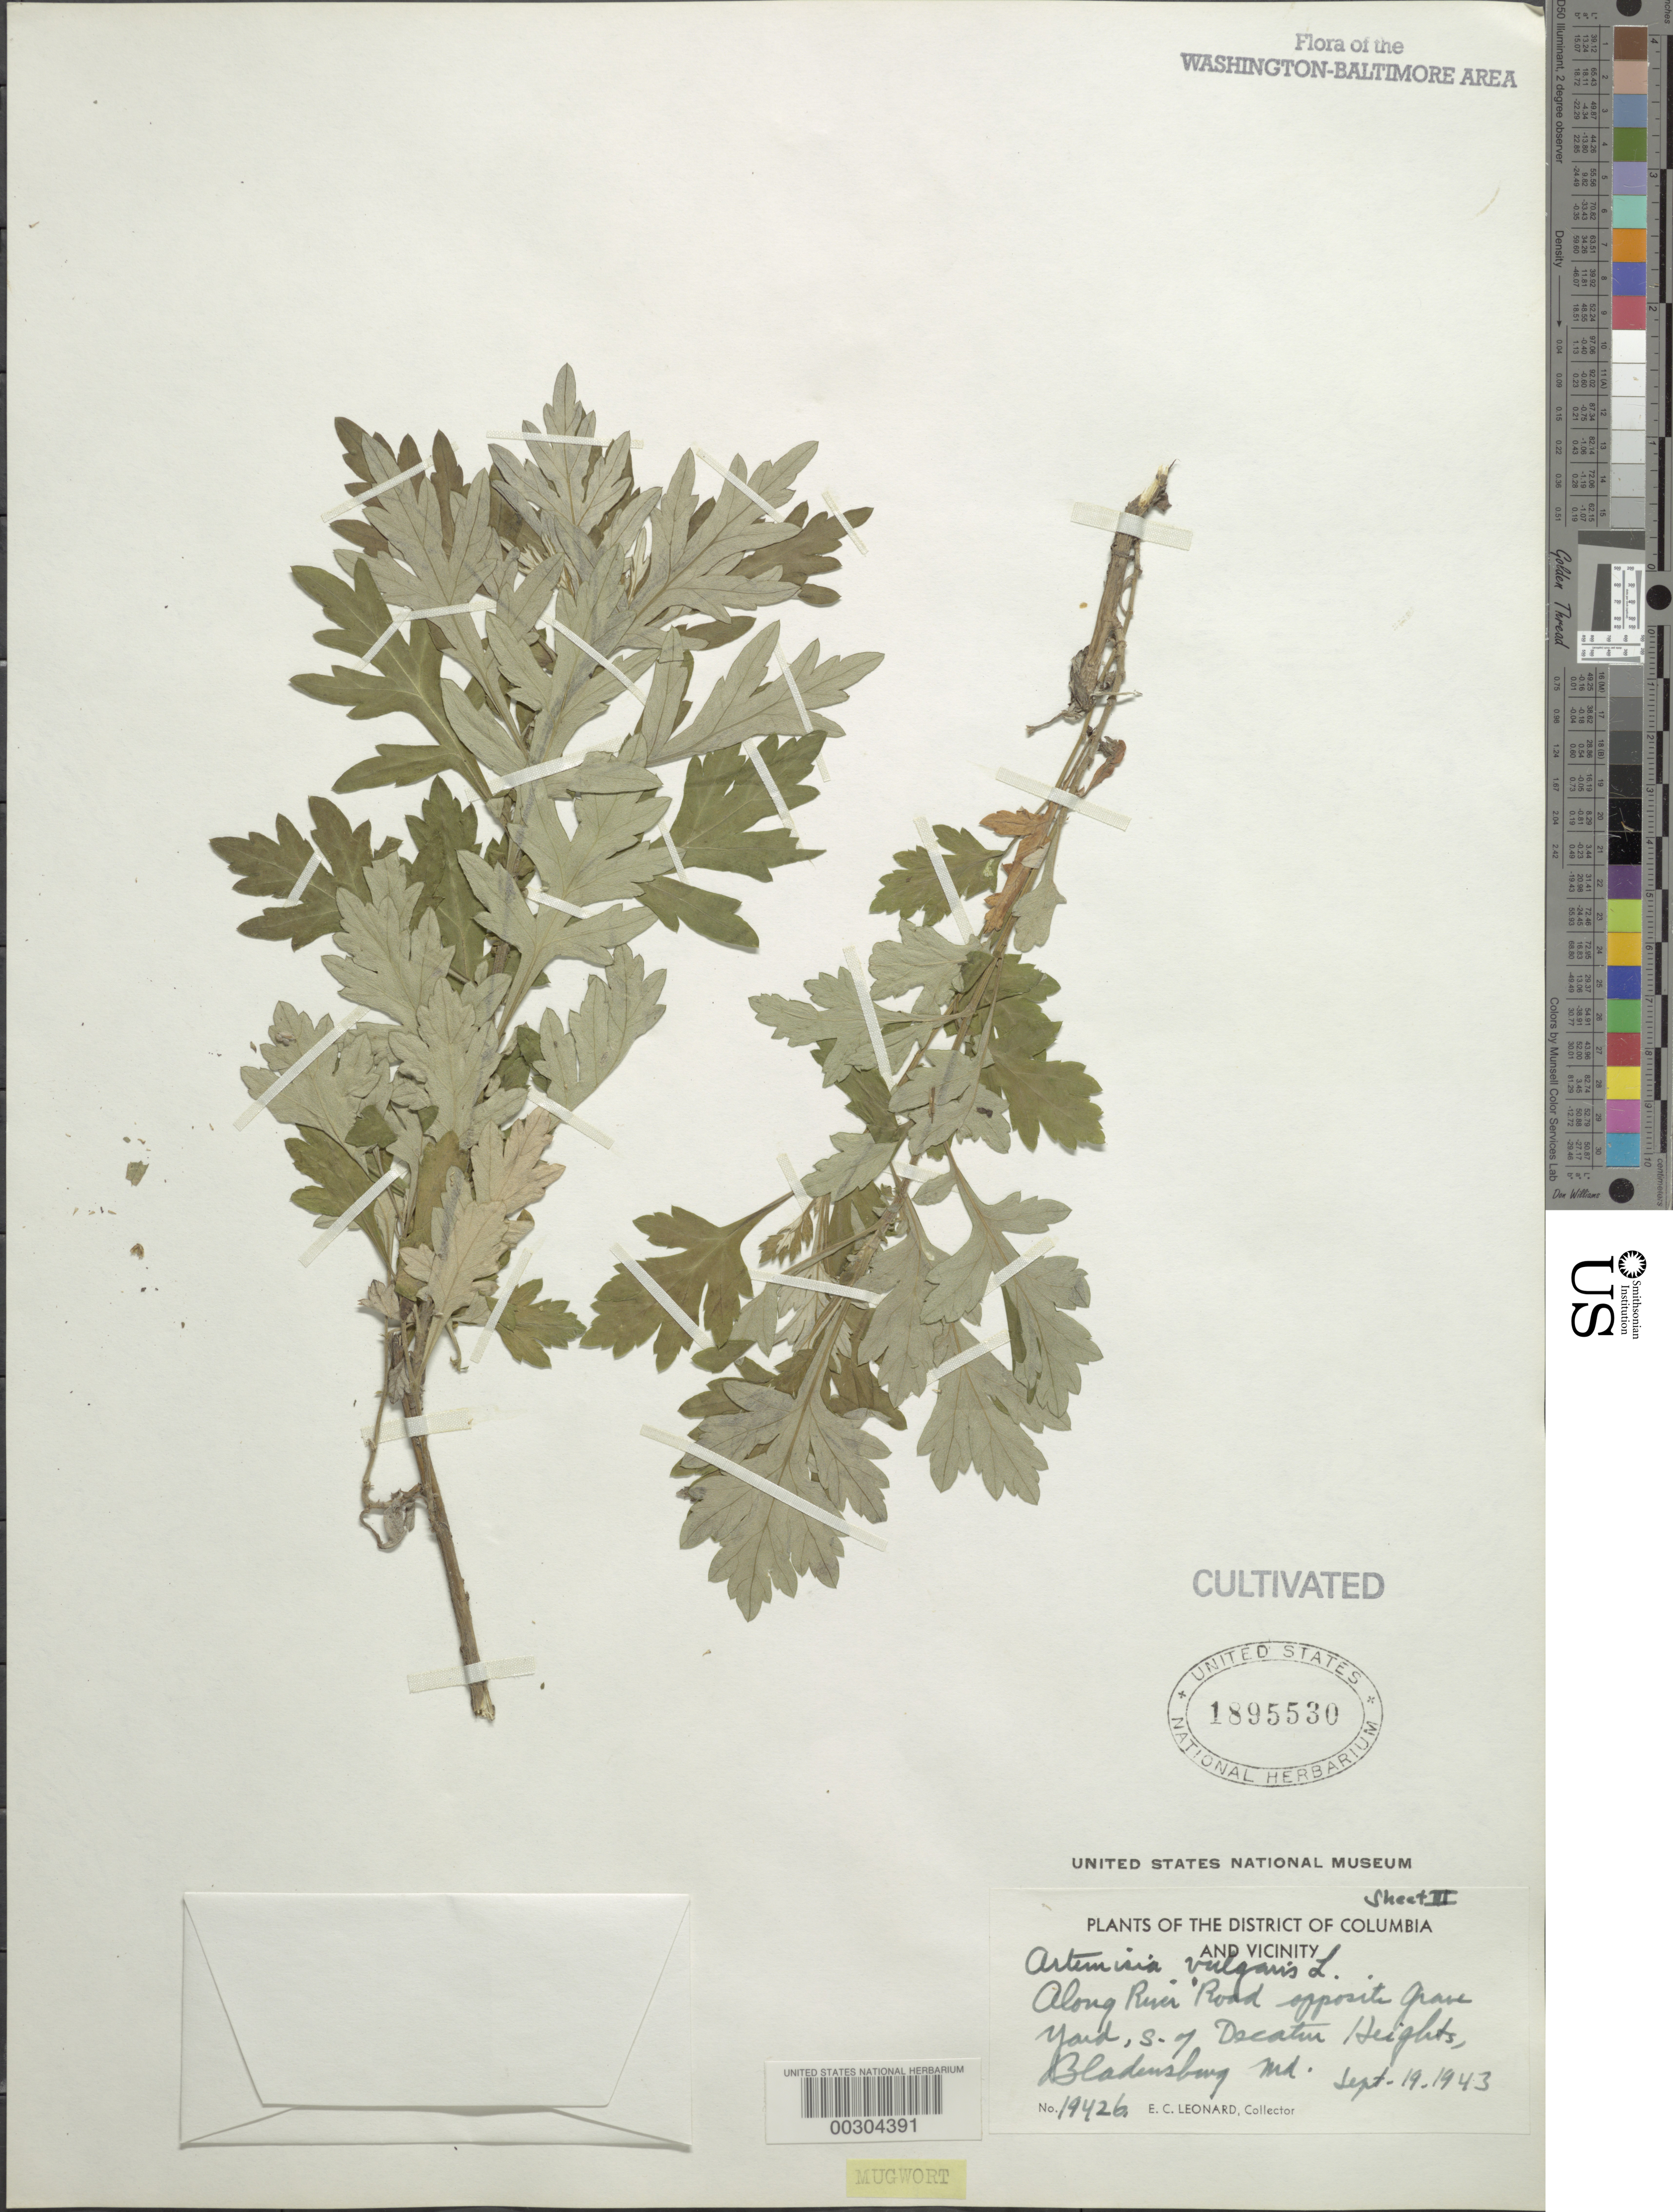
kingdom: Plantae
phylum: Tracheophyta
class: Magnoliopsida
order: Asterales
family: Asteraceae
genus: Artemisia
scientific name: Artemisia vulgaris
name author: L.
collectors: E. C. Leonard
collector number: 19426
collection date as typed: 19 Sep 1943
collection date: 1943-09-19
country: United States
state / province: Maryland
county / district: Prince George's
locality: Bladensburg, S of Decatur Heights, along River Road opposite Grave Yard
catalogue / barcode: US 1895530